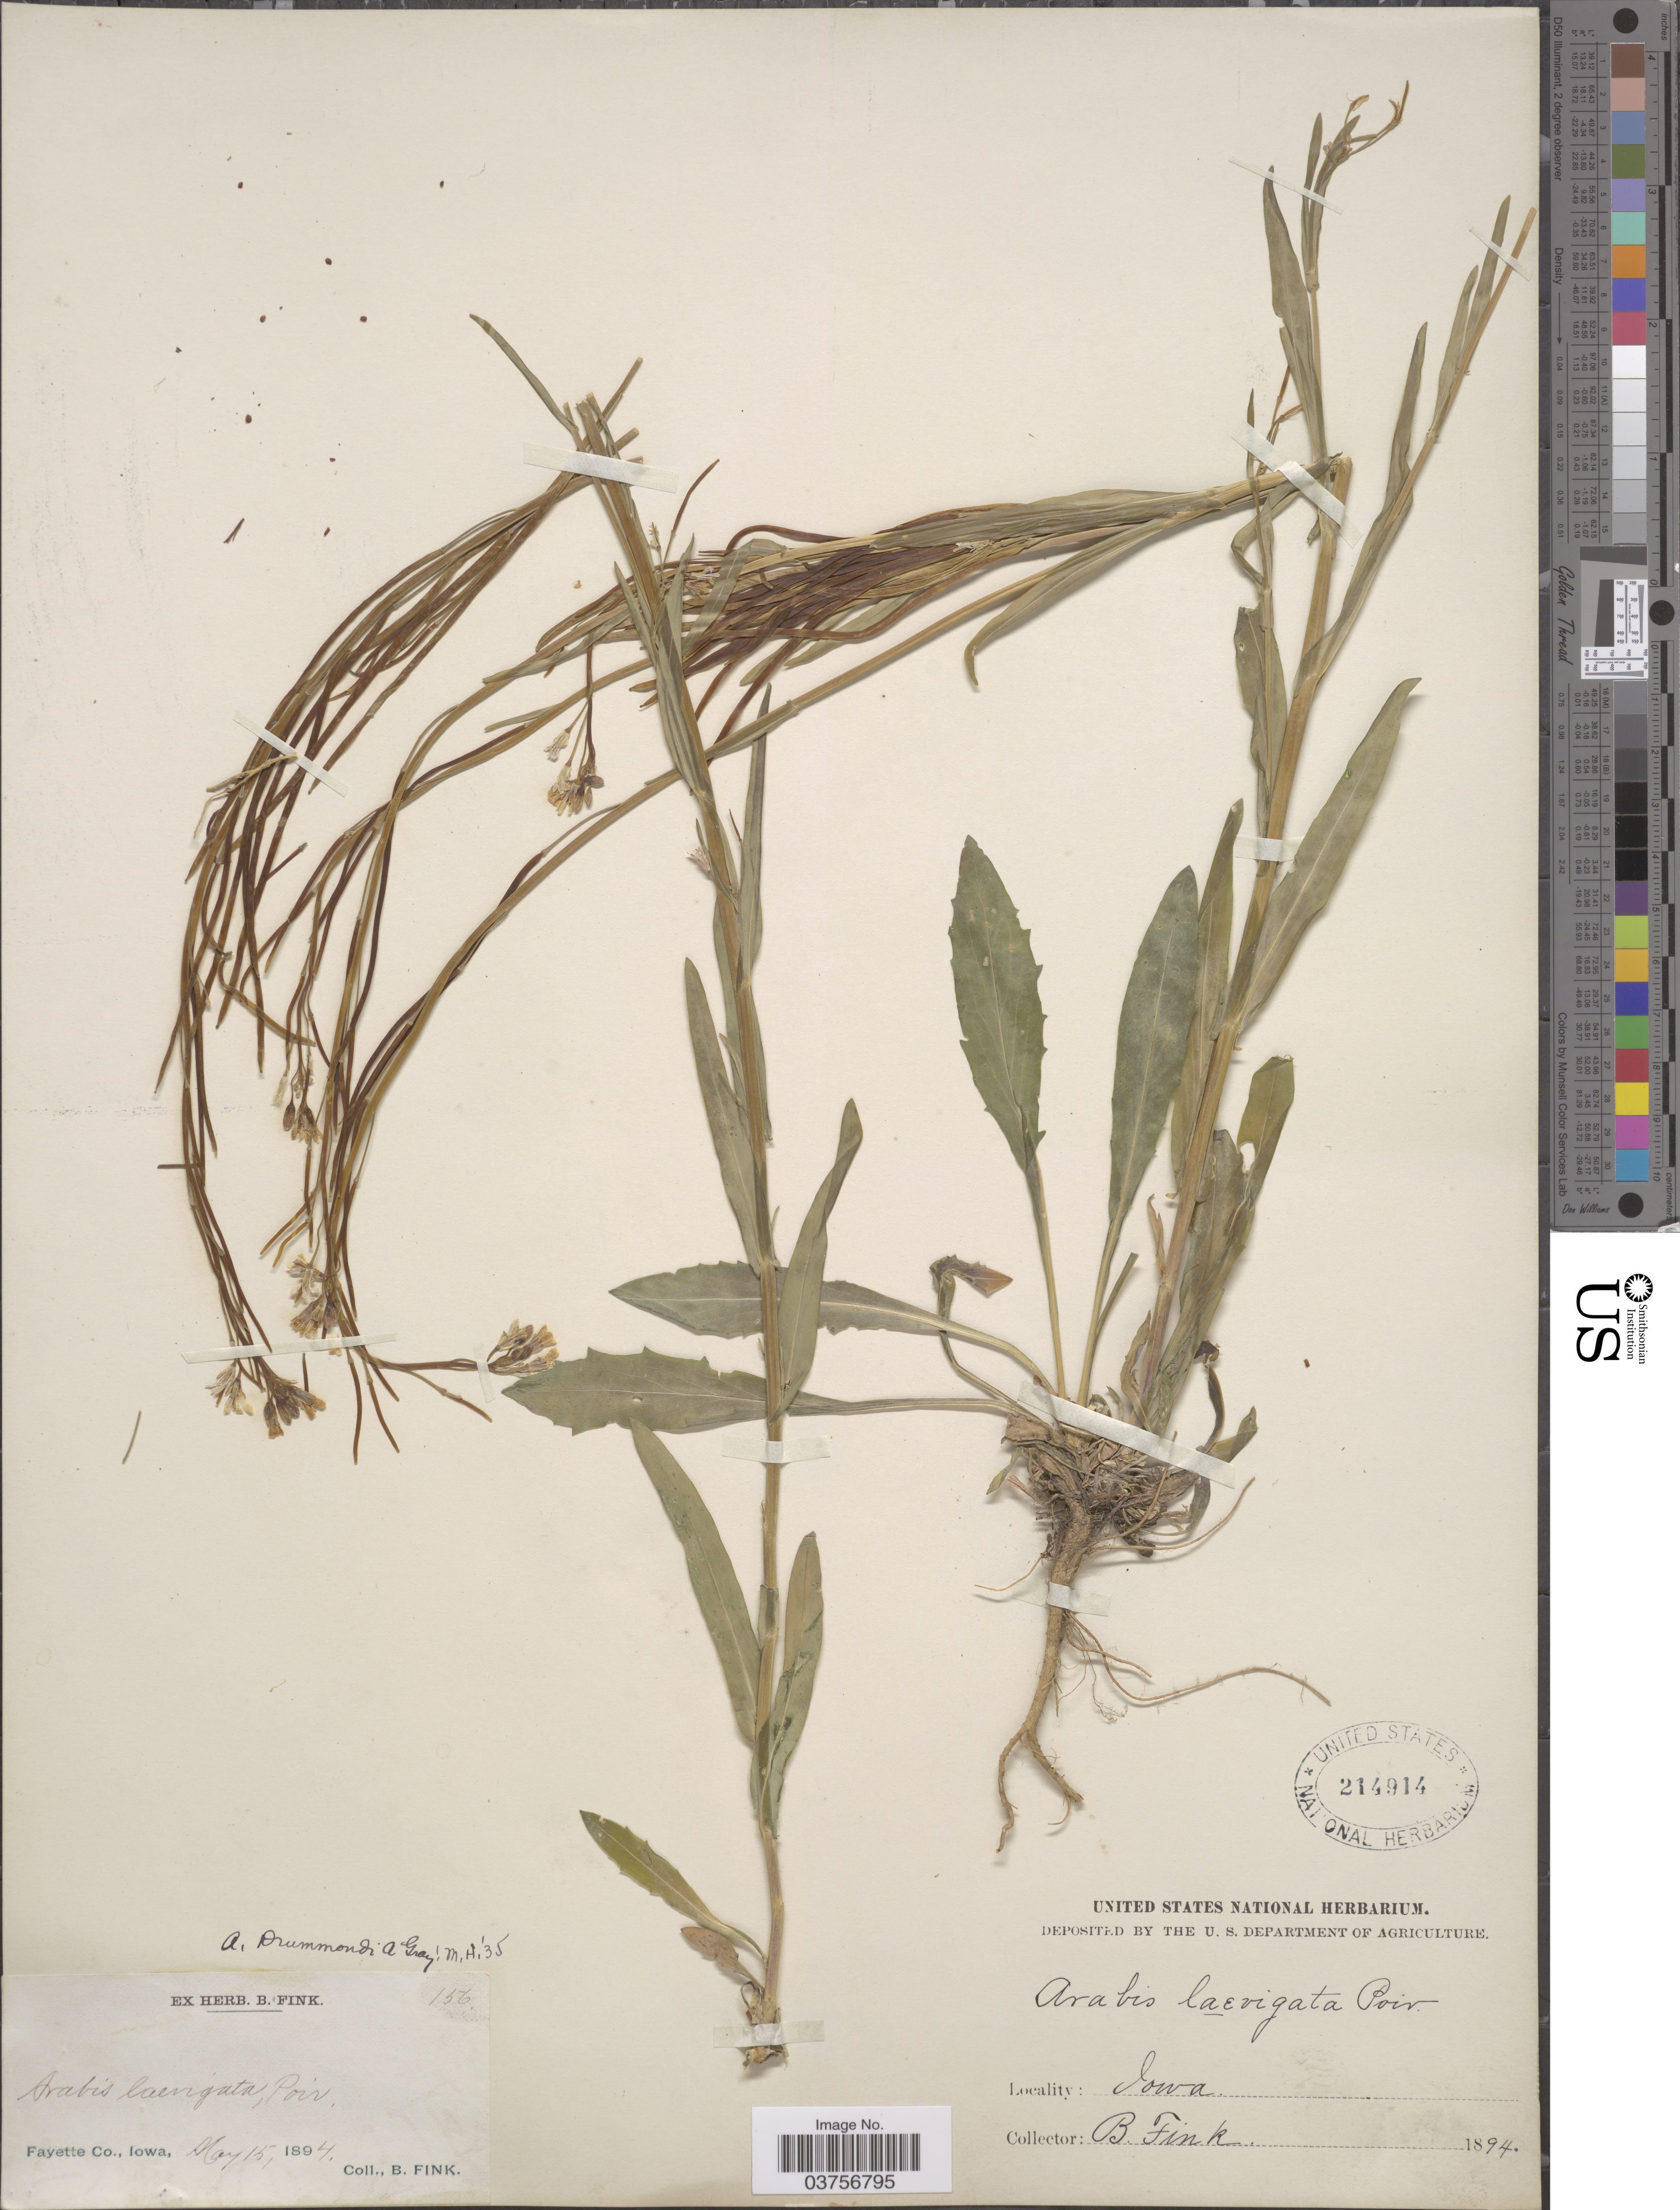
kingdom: Plantae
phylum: Tracheophyta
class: Magnoliopsida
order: Brassicales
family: Brassicaceae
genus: Arabis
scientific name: Arabis drummondii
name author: A. Gray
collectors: B. Fink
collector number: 156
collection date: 1894-05-15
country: United States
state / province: Iowa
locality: Fayette Co.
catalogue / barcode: US 214914